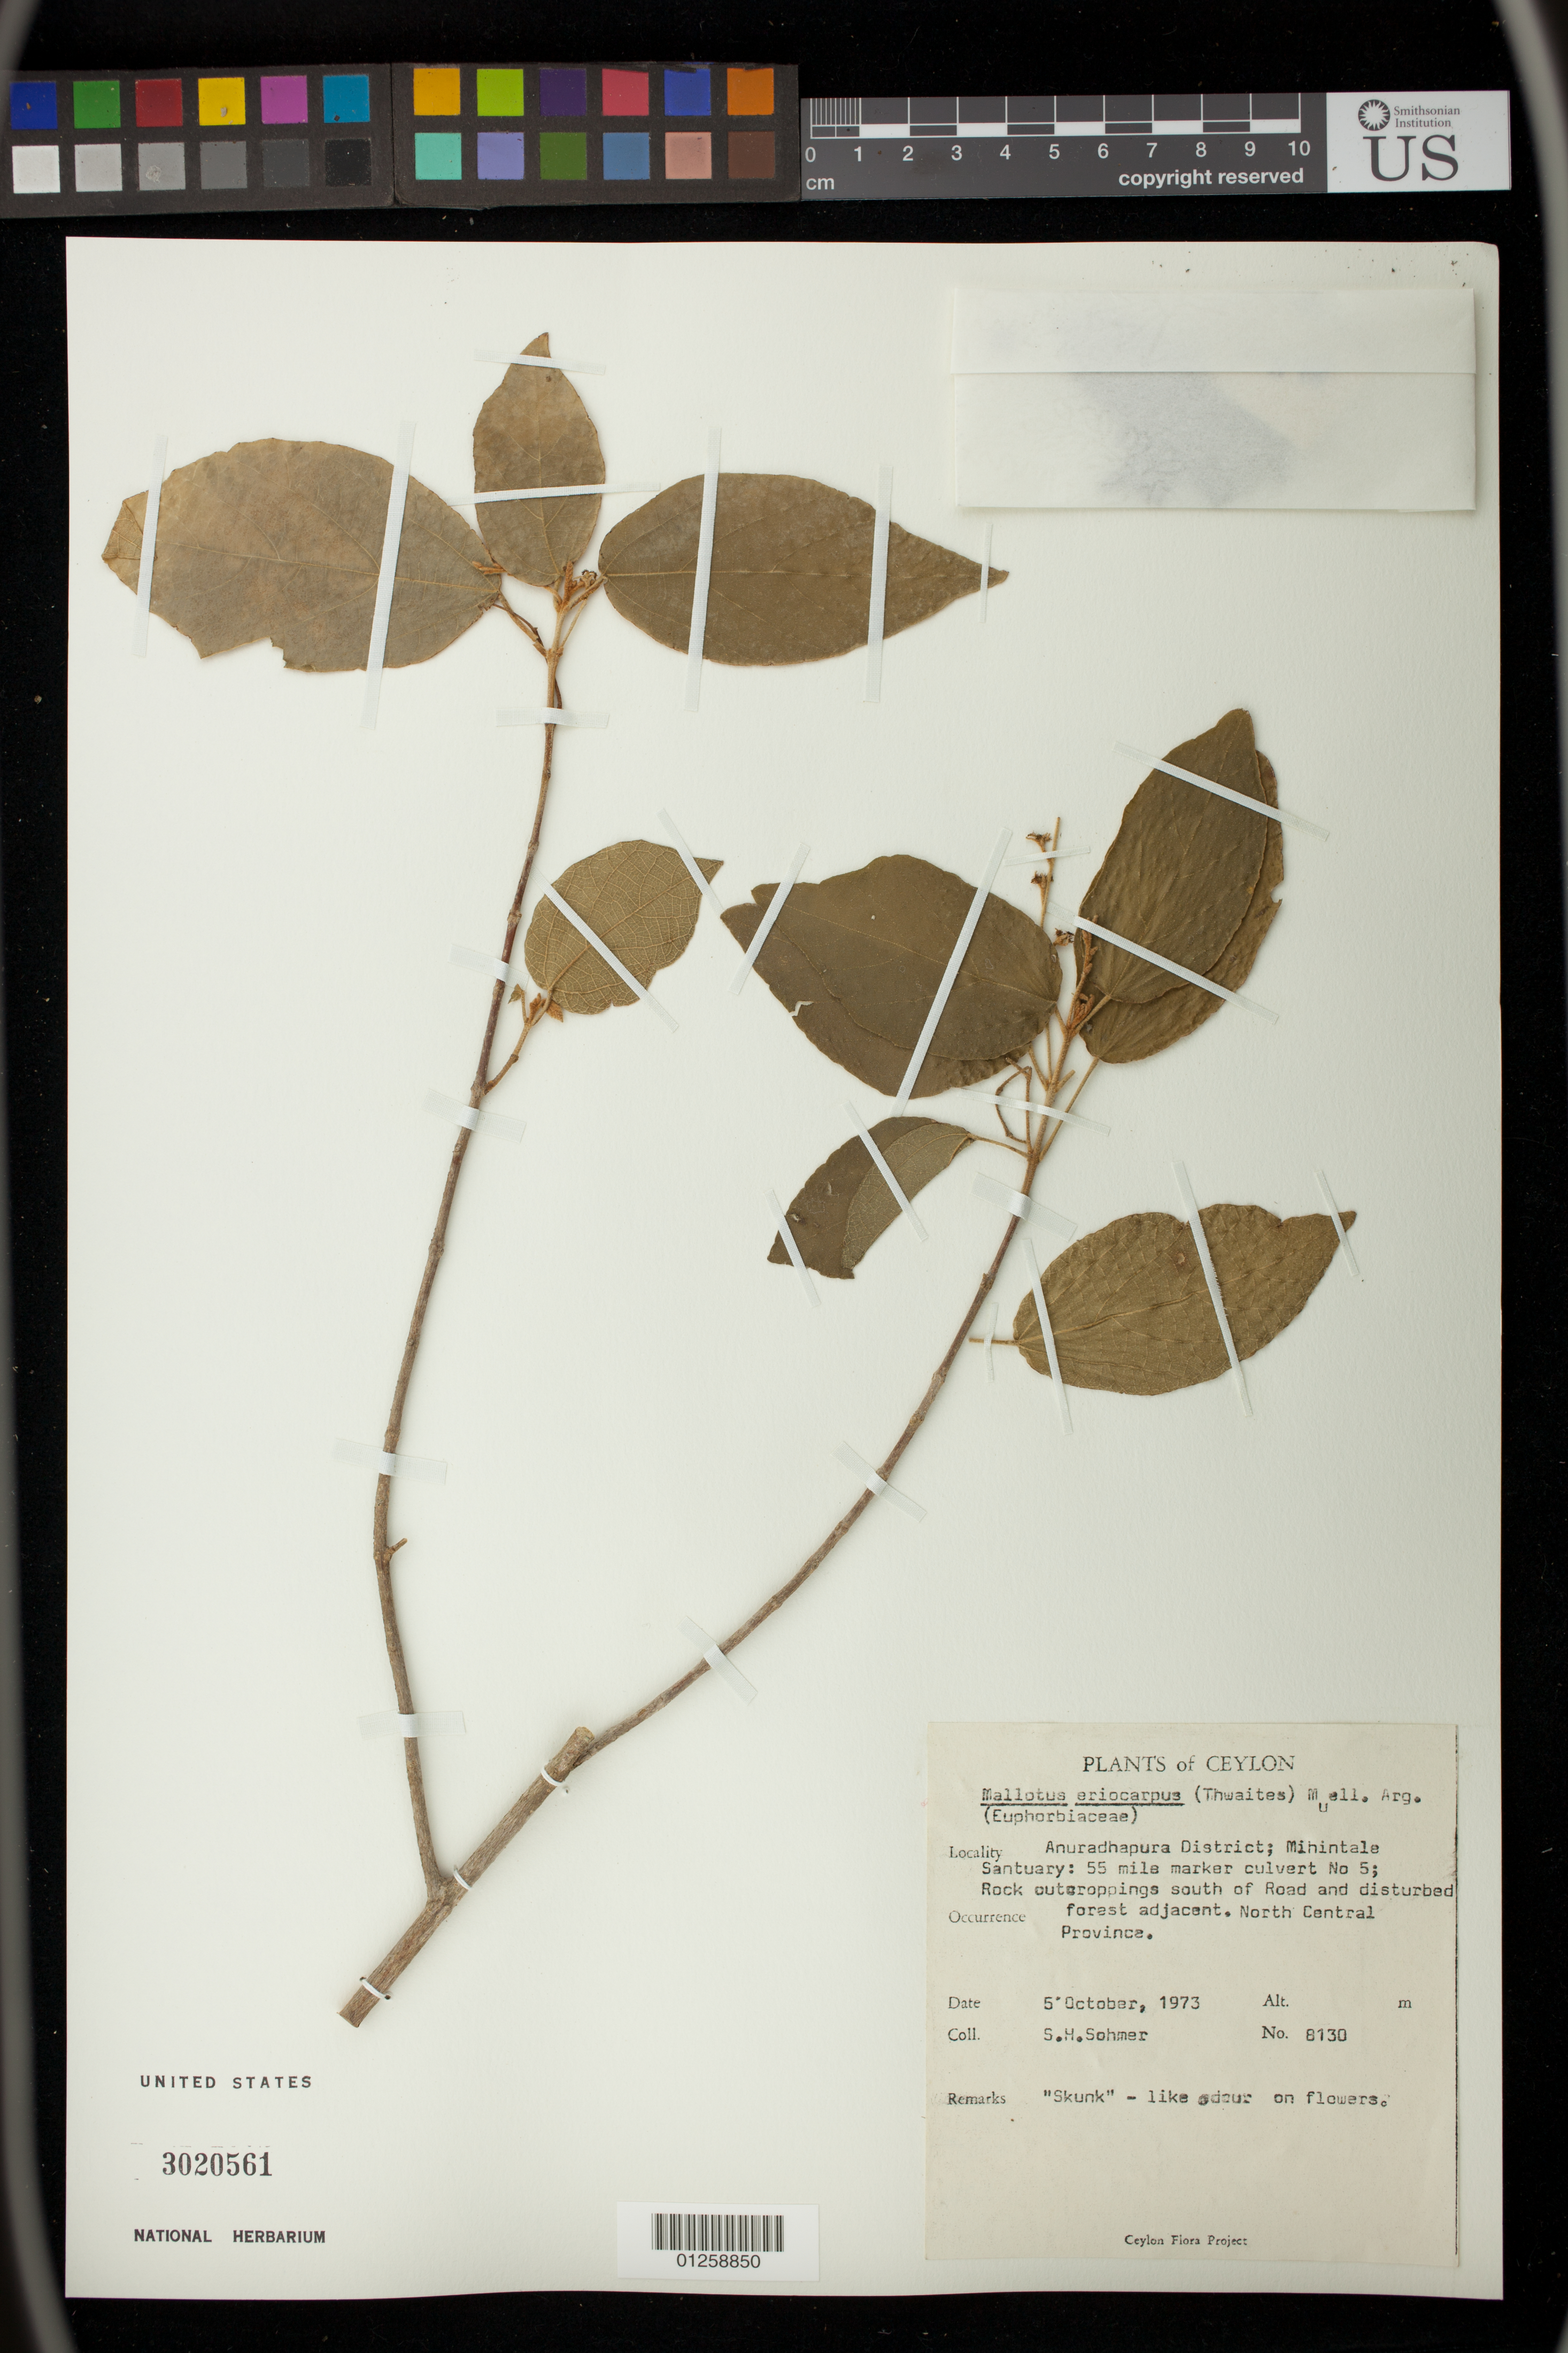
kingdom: Plantae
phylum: Tracheophyta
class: Magnoliopsida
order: Malpighiales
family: Euphorbiaceae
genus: Mallotus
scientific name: Mallotus eriocarpus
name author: (Thwaites) Müll. Arg.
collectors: S. H. Sohmer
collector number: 8130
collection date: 1973-10-05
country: Sri Lanka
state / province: North Central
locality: Anuradhapura District, Mihintale Santuary: 55 mile marker culvert No. 5; Rock outcroppings south of Road and disturbed forest adjacent.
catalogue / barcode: US 3020561